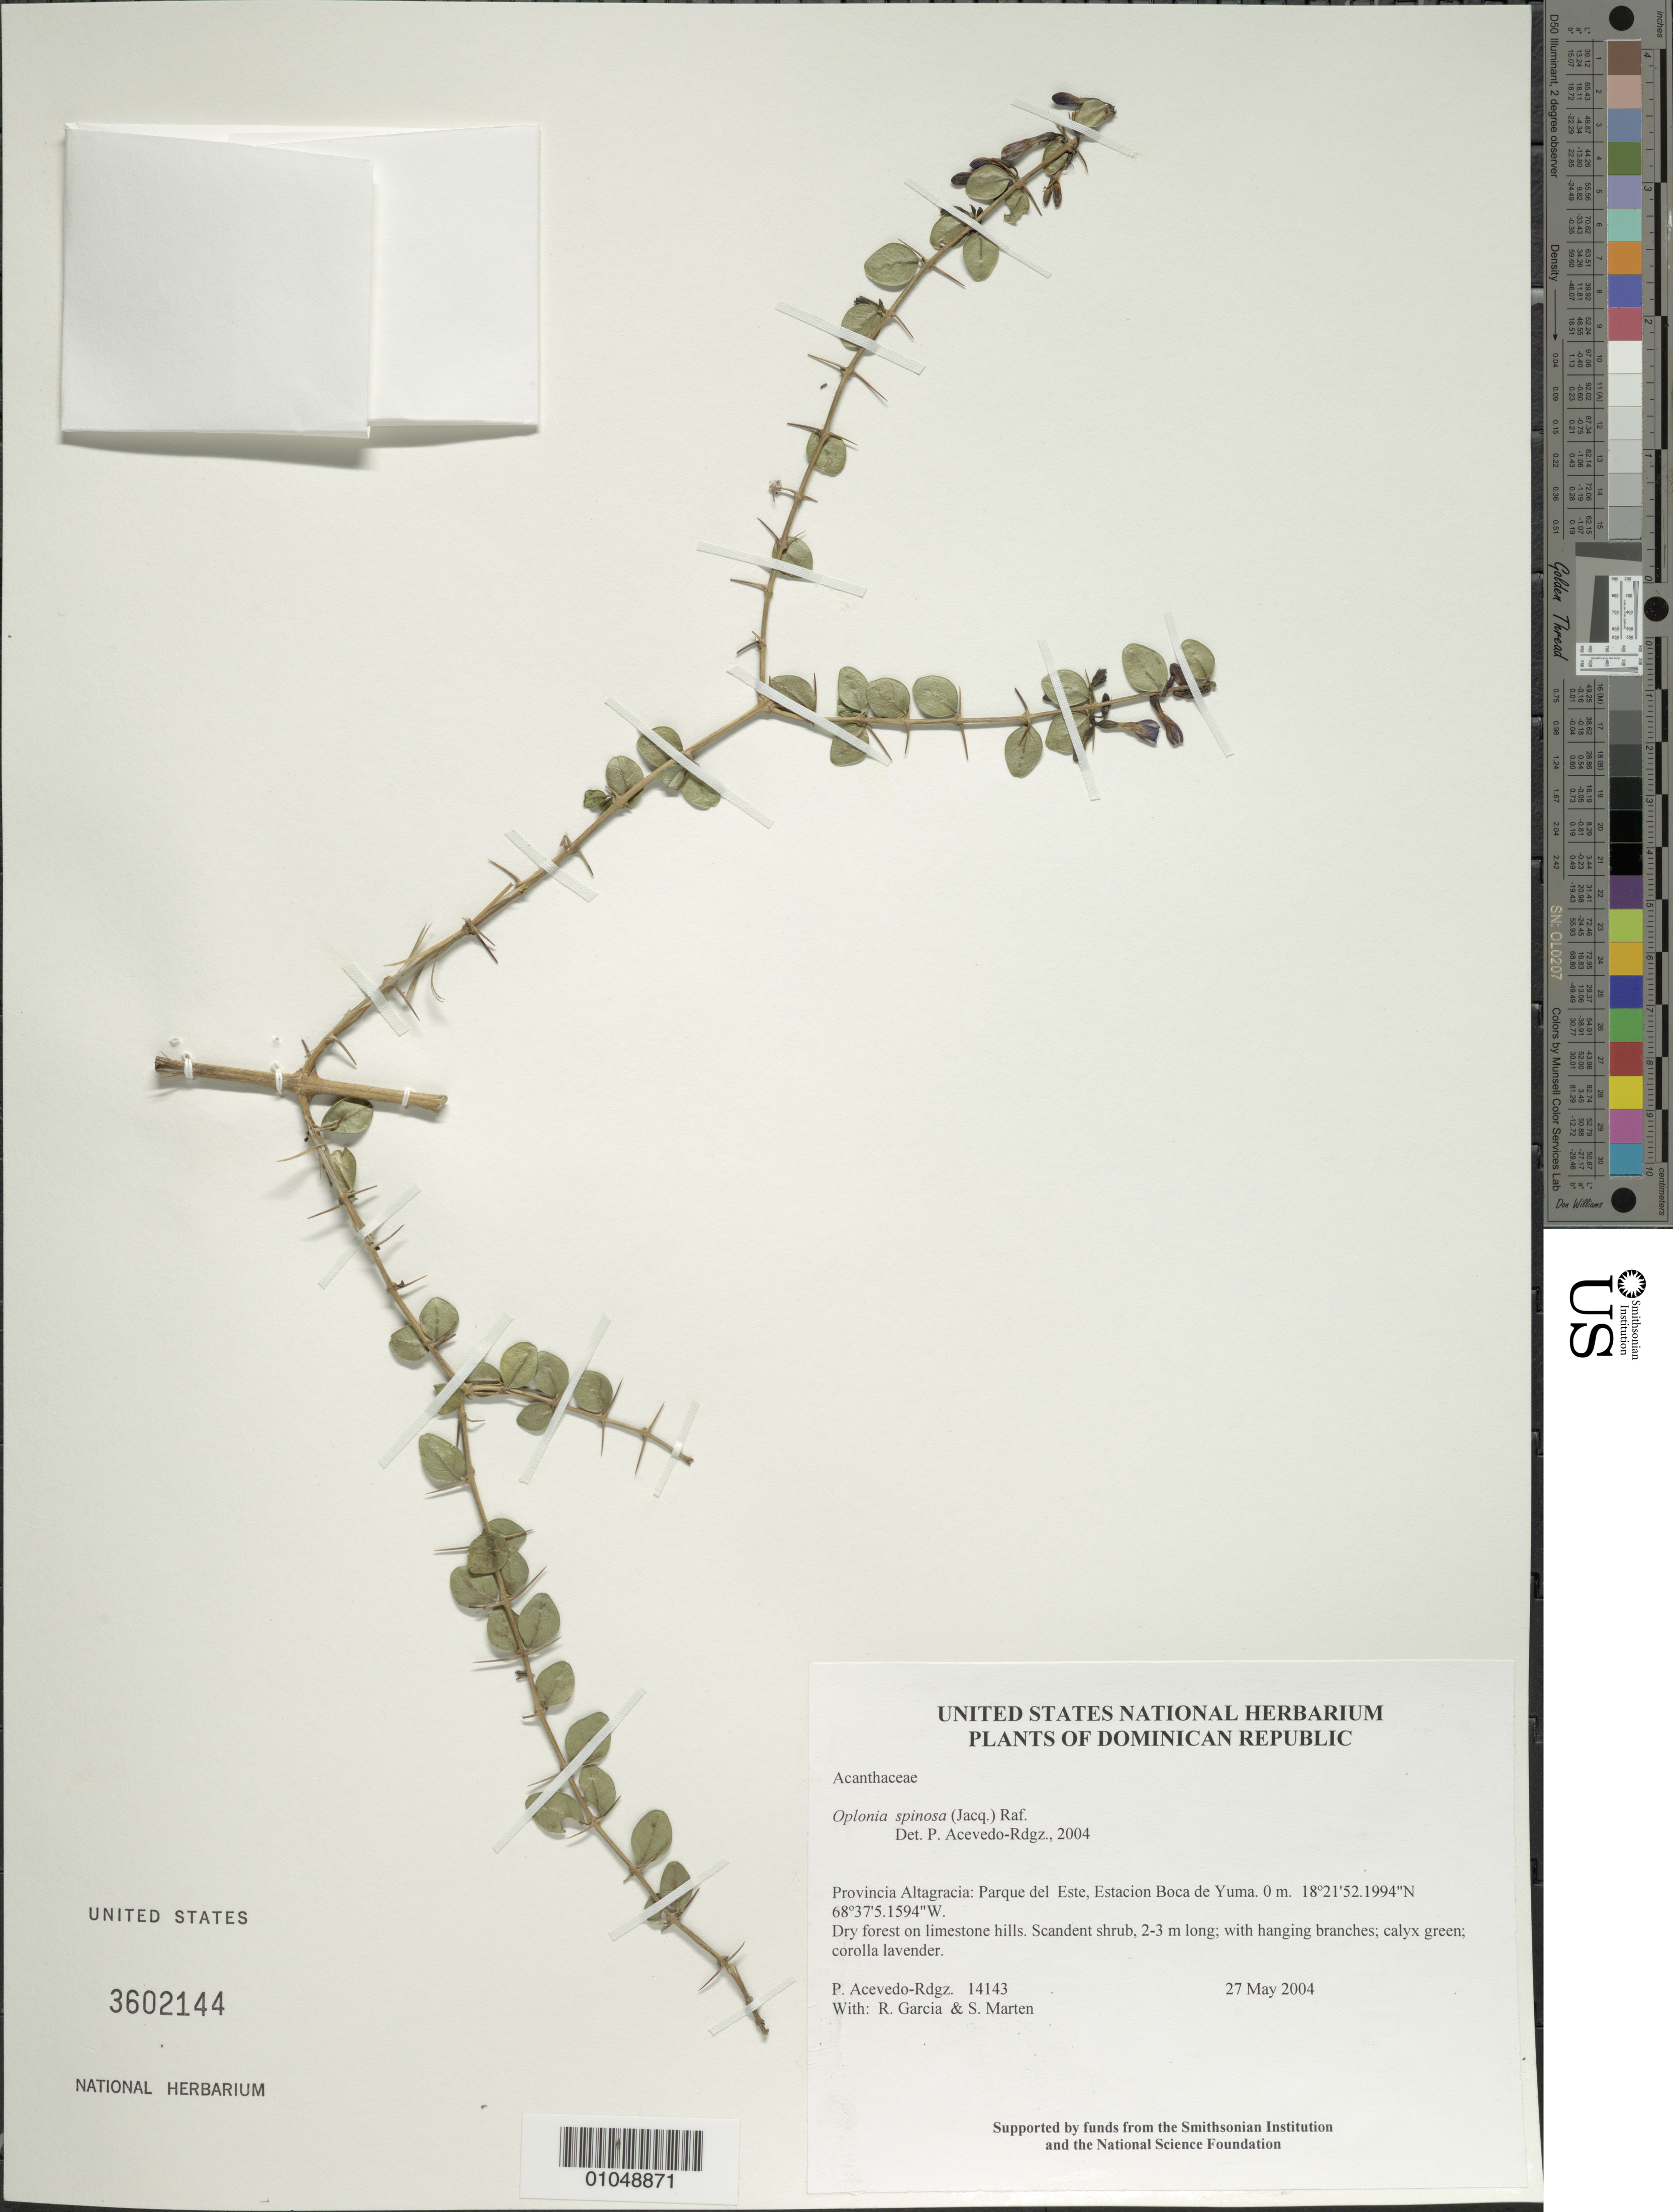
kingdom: Plantae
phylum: Tracheophyta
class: Magnoliopsida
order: Lamiales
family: Acanthaceae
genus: Oplonia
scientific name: Oplonia spinosa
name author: Raf.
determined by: Acevedo-Rodríguez, P., (BOT), Smithsonian Institution - National Museum of Natural History (UNITED STATES)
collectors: P. Acevedo-Rodr., R. G. García & S. Marten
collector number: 14143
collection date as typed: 27 May 2004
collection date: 2004-05-27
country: Dominican Republic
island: Hispaniola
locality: Provincia Altagracia: Parque del Este, Estacion Boca de Yuma.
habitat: Dry forest on limestone hills.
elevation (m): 0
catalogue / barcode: US 3602144